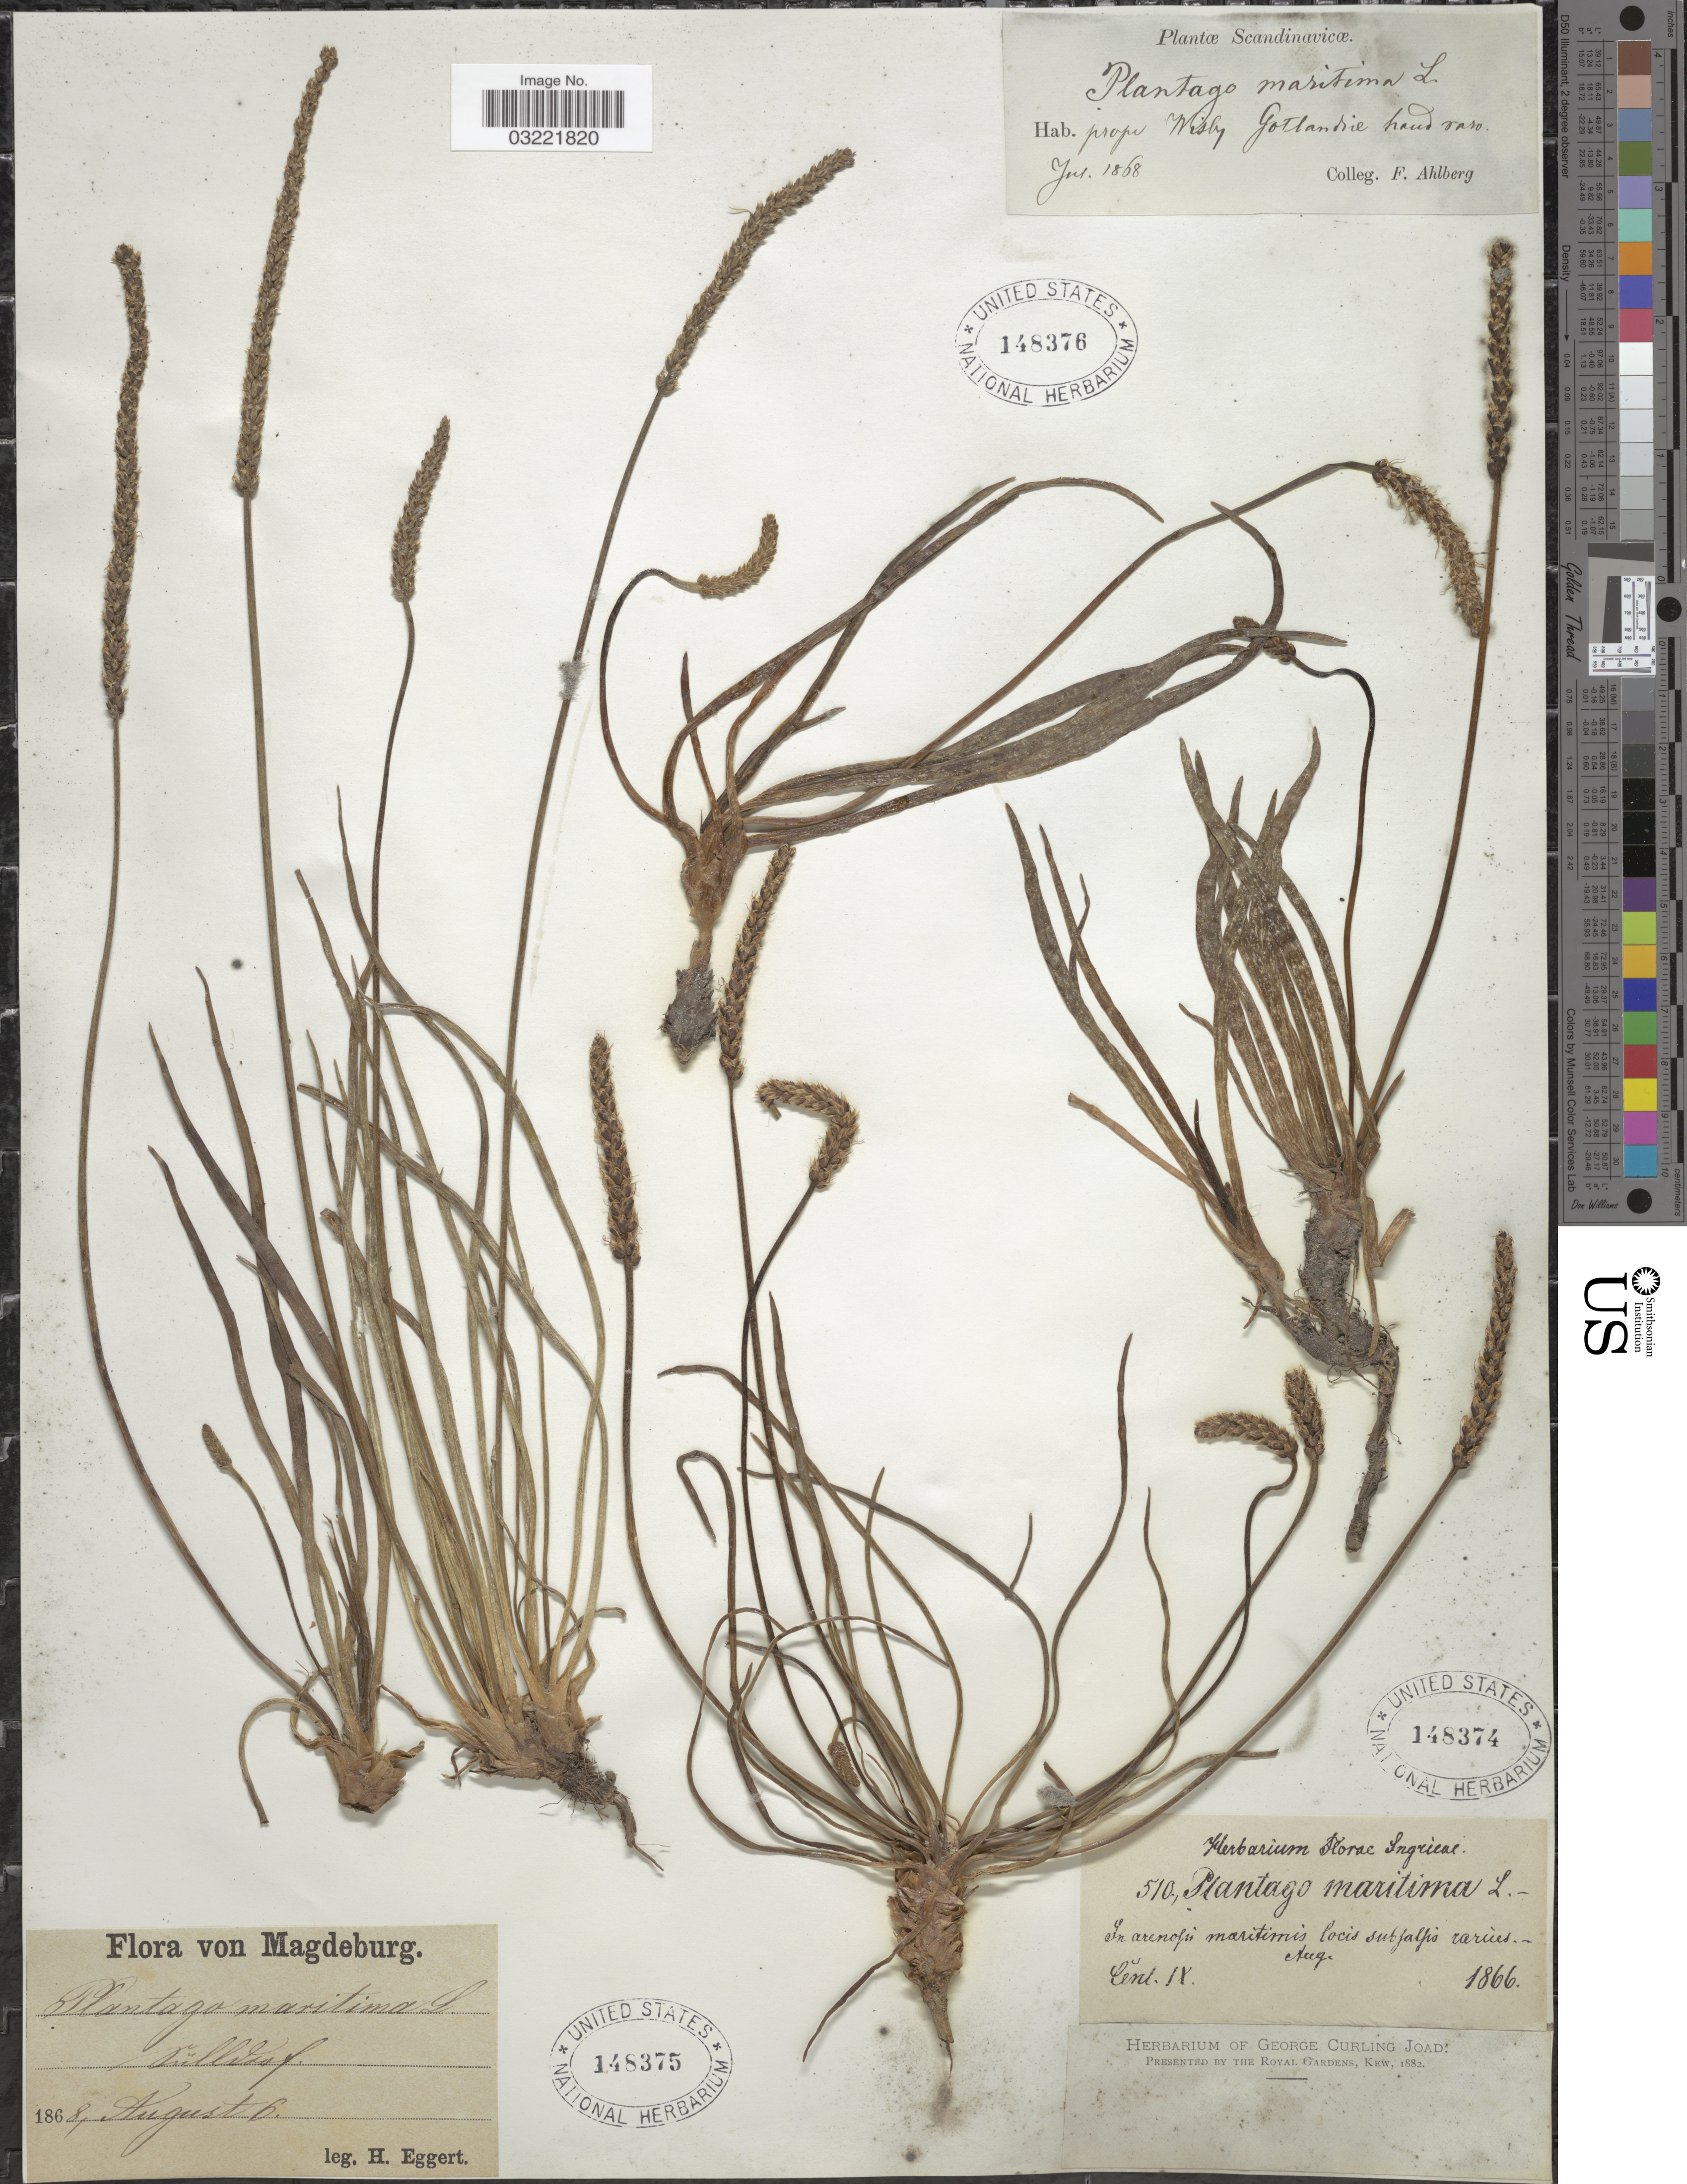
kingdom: Plantae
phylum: Tracheophyta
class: Magnoliopsida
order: Lamiales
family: Plantaginaceae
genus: Plantago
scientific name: Plantago maritima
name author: L.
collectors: ex herb. Florae Ingricae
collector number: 510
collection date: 1866-08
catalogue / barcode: US 148374